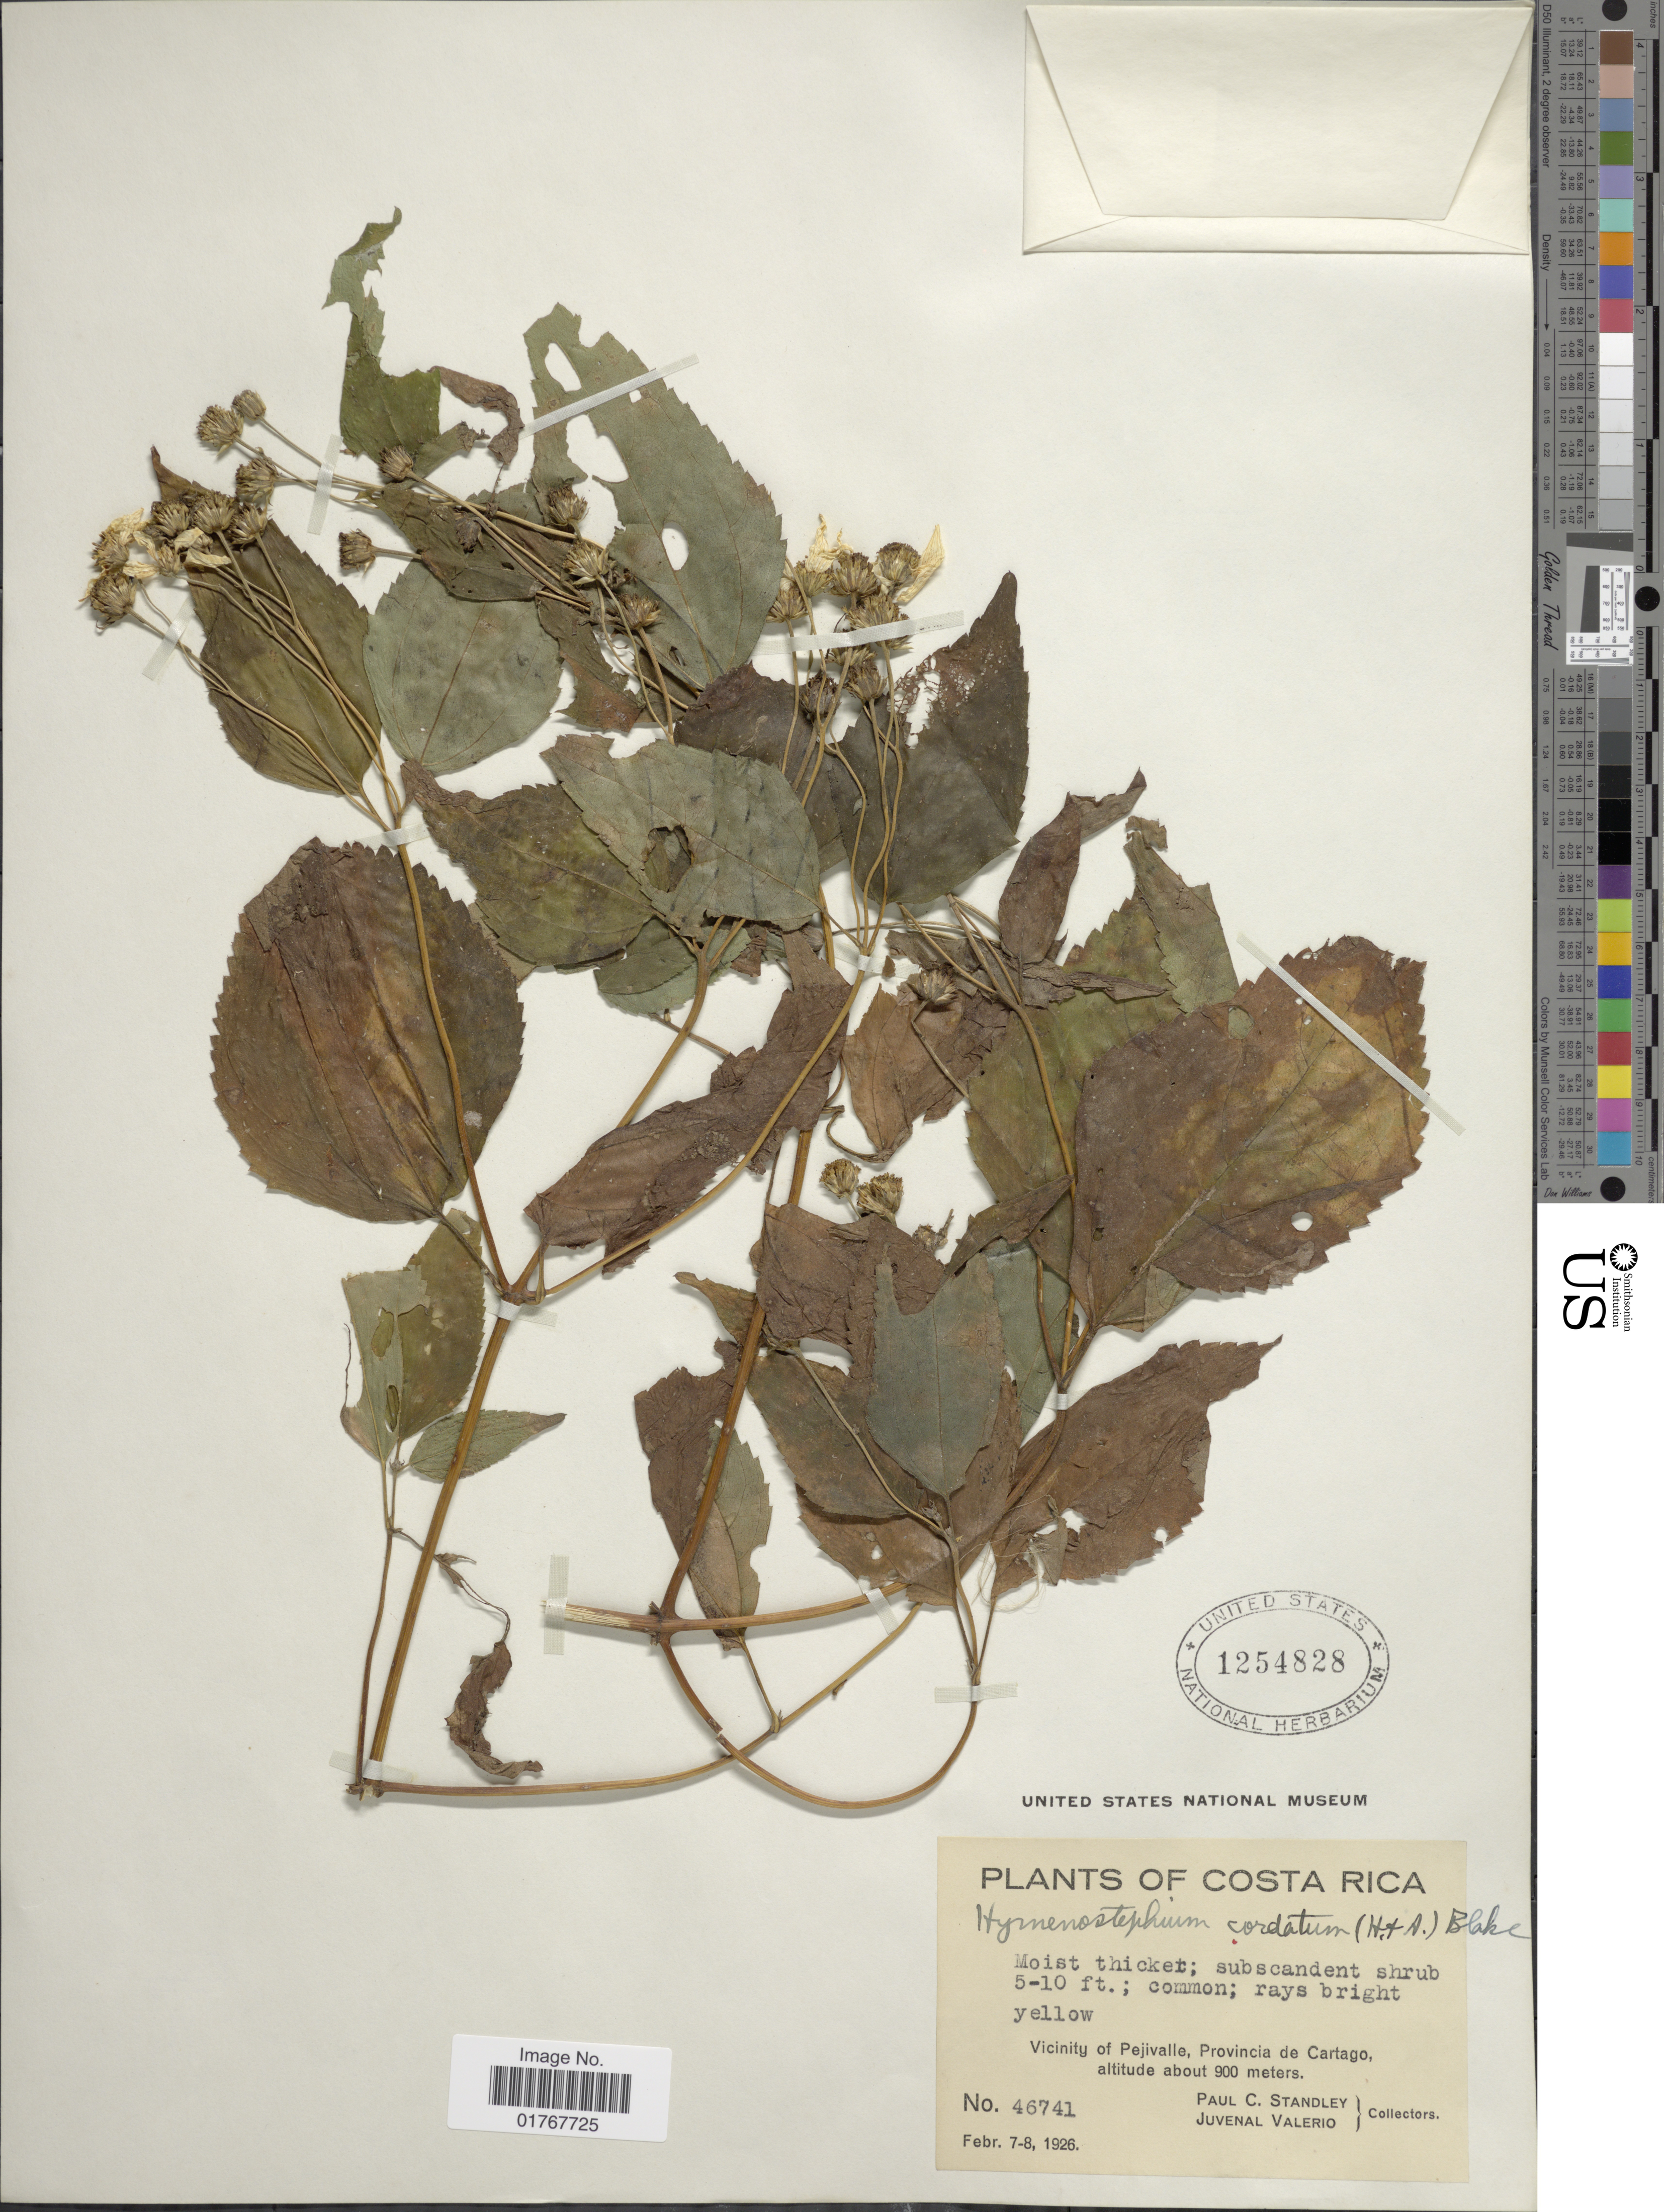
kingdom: Plantae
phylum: Tracheophyta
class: Magnoliopsida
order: Asterales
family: Asteraceae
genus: Viguiera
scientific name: Viguiera cordata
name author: (Hook. & Arn.) D'Arcy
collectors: P. C. Standley & J. Valerio R.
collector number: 46741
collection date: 1926-02-07/1926-02-08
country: Costa Rica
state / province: Cartago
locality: Vicinity of Pejivalle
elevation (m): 900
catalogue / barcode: US 1254828